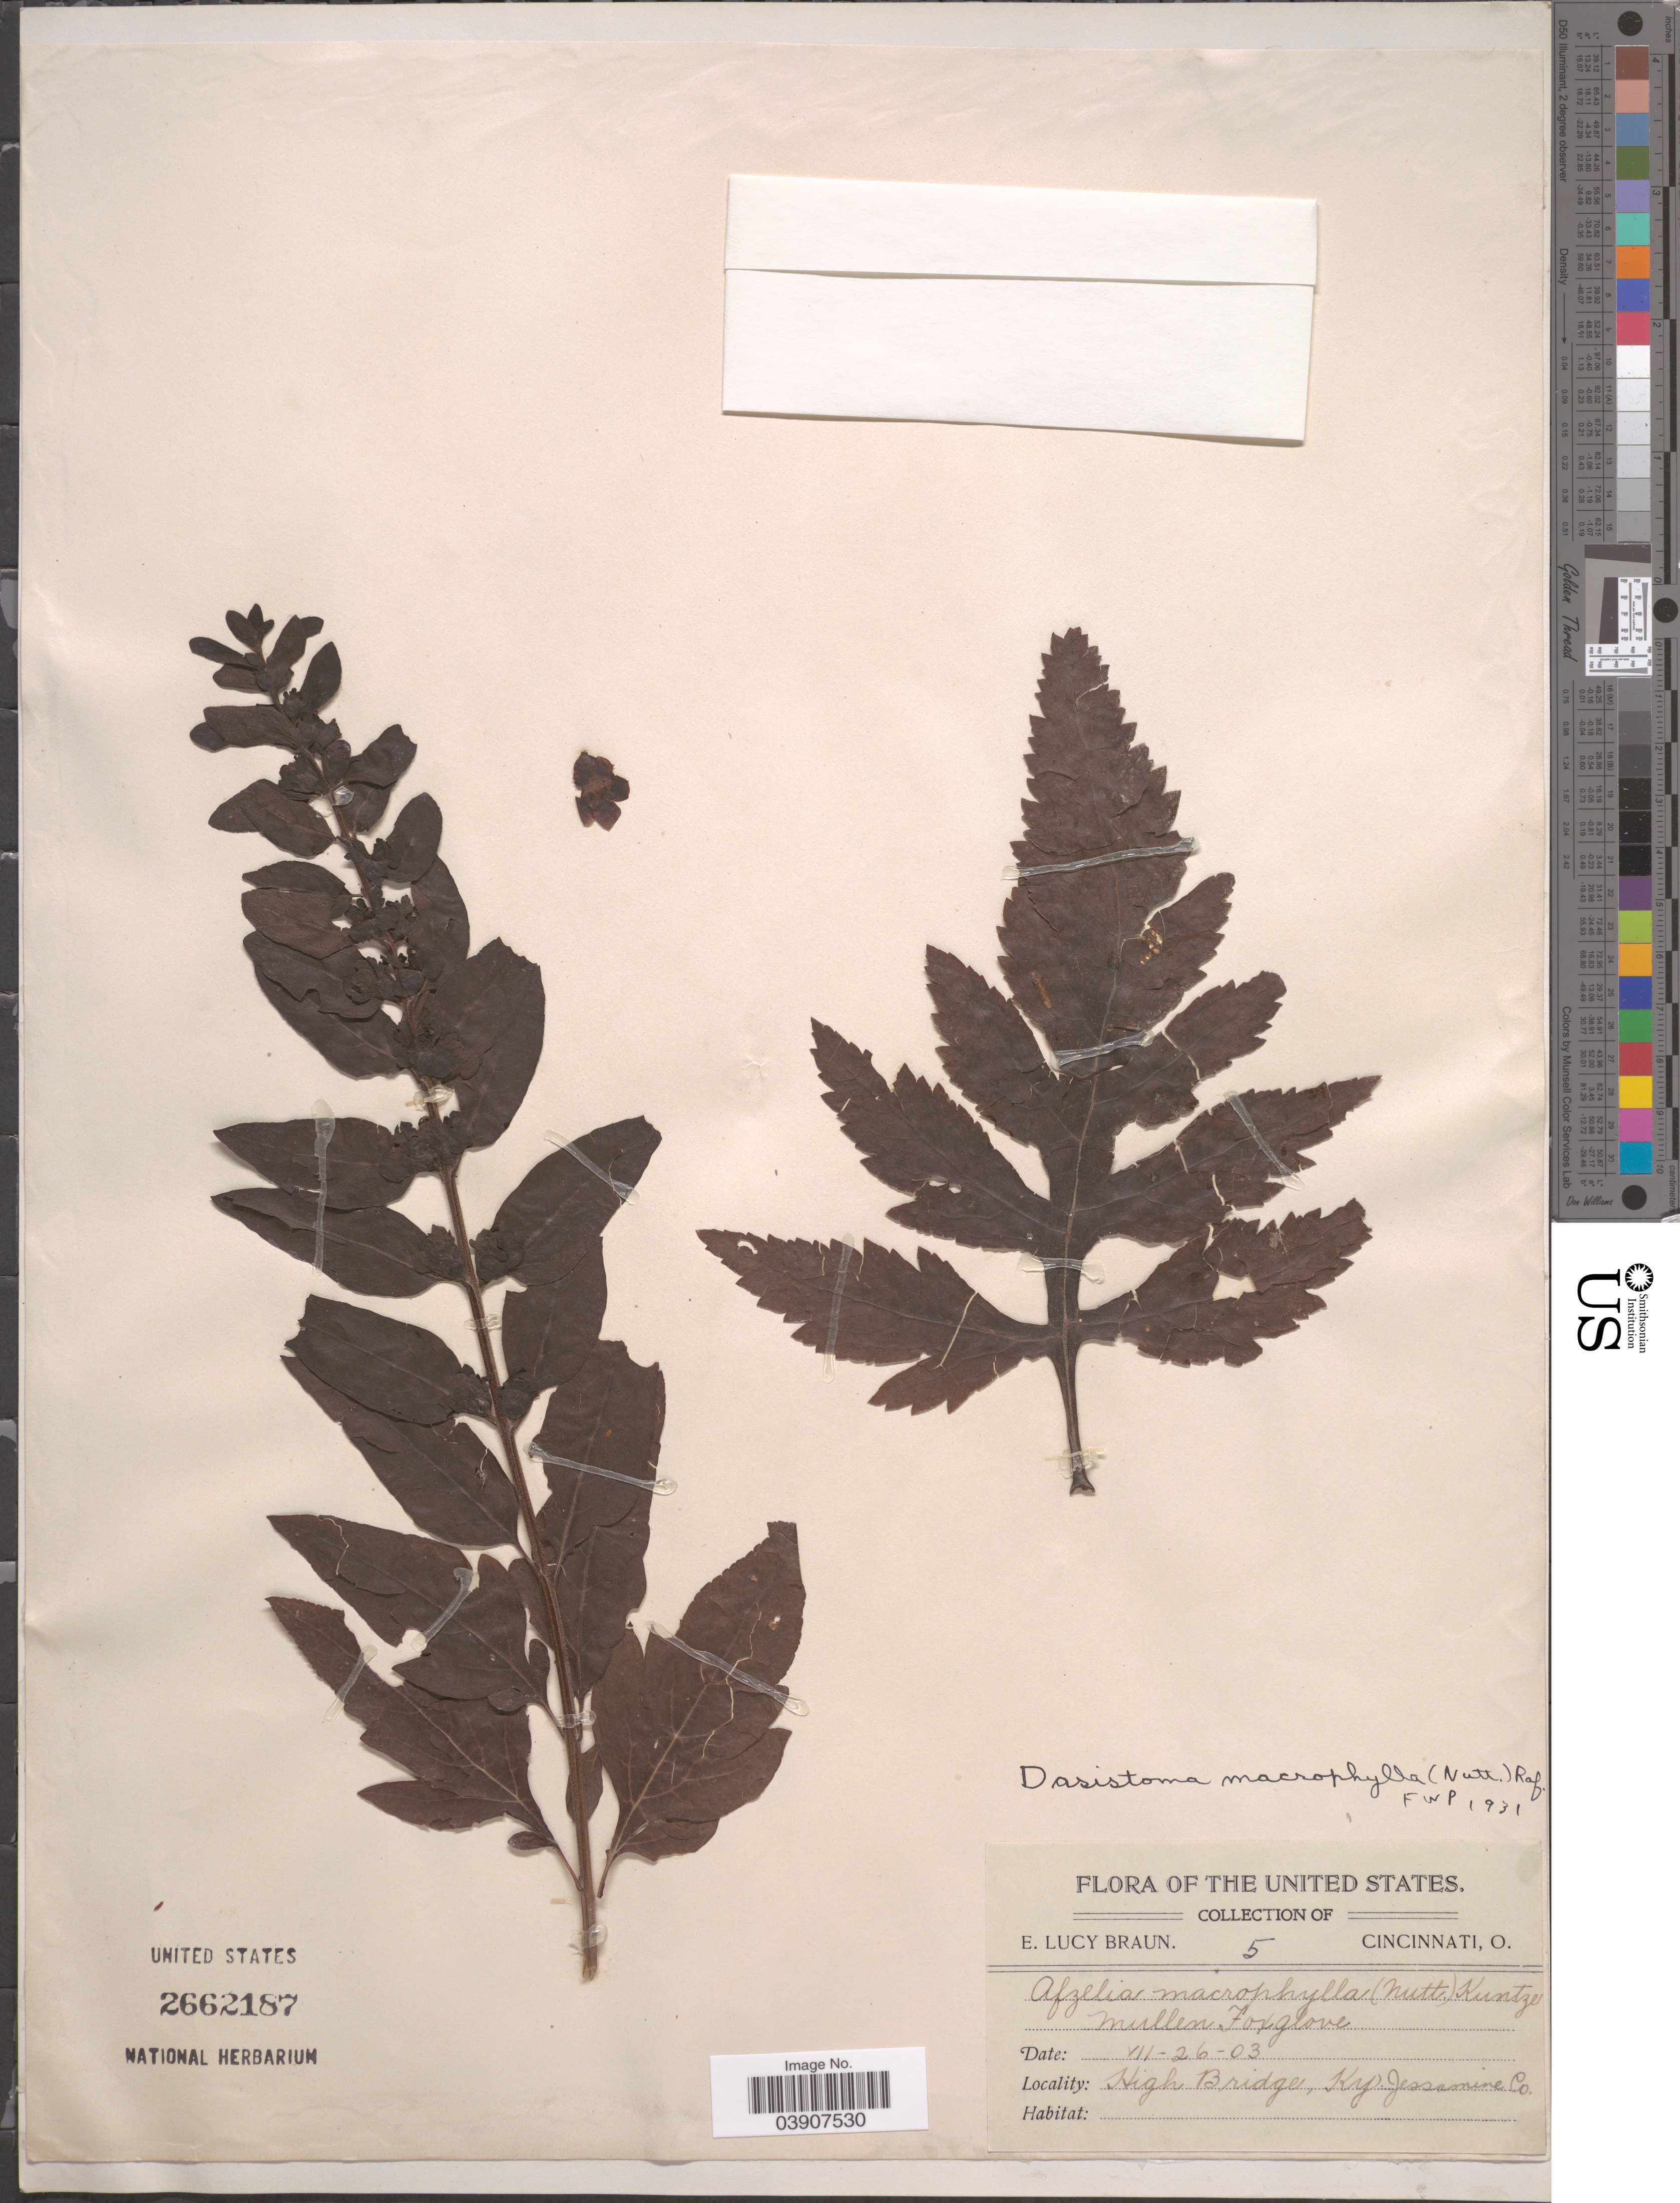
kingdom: Plantae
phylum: Tracheophyta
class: Magnoliopsida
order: Lamiales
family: Orobanchaceae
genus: Dasistoma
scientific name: Dasistoma macrophylla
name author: (Nutt.) Raf.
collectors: E. L. Braun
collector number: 5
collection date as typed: Transcribed d/m/y: 26/7/3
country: United States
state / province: Kentucky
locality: High Bridge, Jessamine Co.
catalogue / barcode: US 2662187